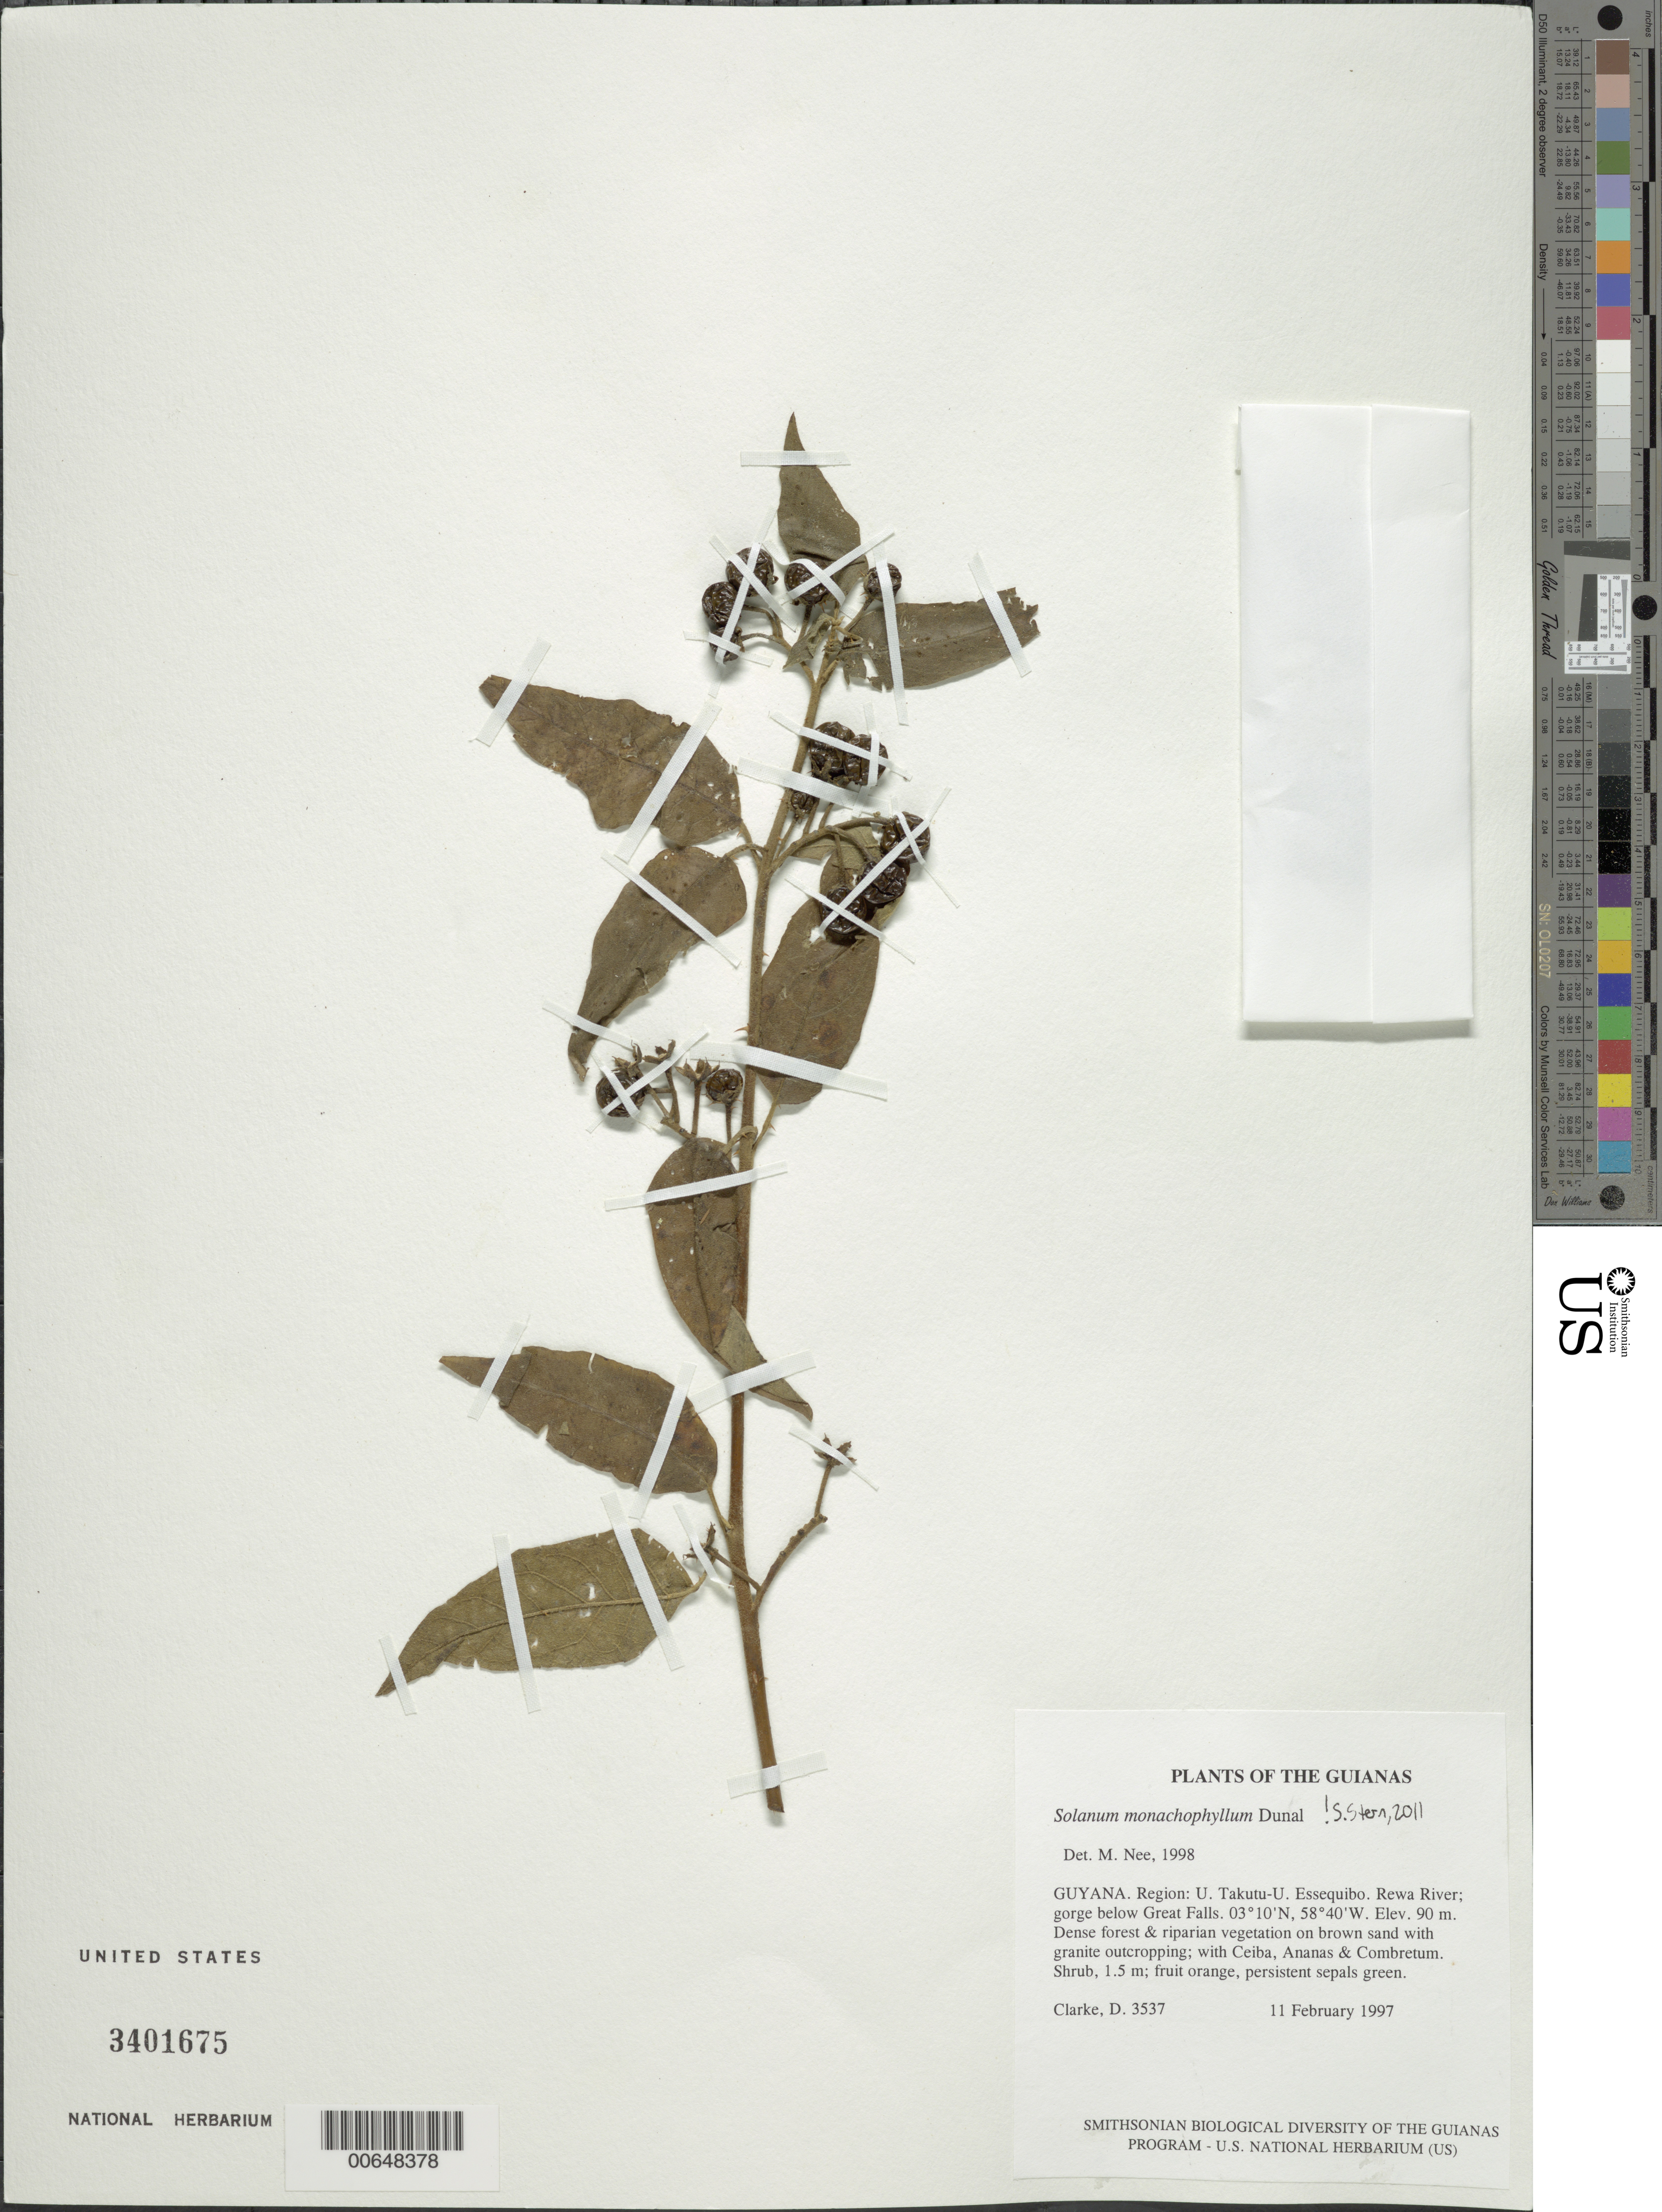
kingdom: Plantae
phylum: Tracheophyta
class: Magnoliopsida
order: Solanales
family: Solanaceae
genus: Solanum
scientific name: Solanum monachophyllum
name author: Dunal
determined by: Nee, Michael H.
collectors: H. D. Clarke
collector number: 3537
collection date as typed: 2 Feb 1997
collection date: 1997-02-02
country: Guyana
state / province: U. Takutu-U. Essequibo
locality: Rewa River; gorge below Great Falls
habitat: Dense forest & riparian vegetation on brown sand with granite outcropping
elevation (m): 90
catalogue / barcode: US 3401675